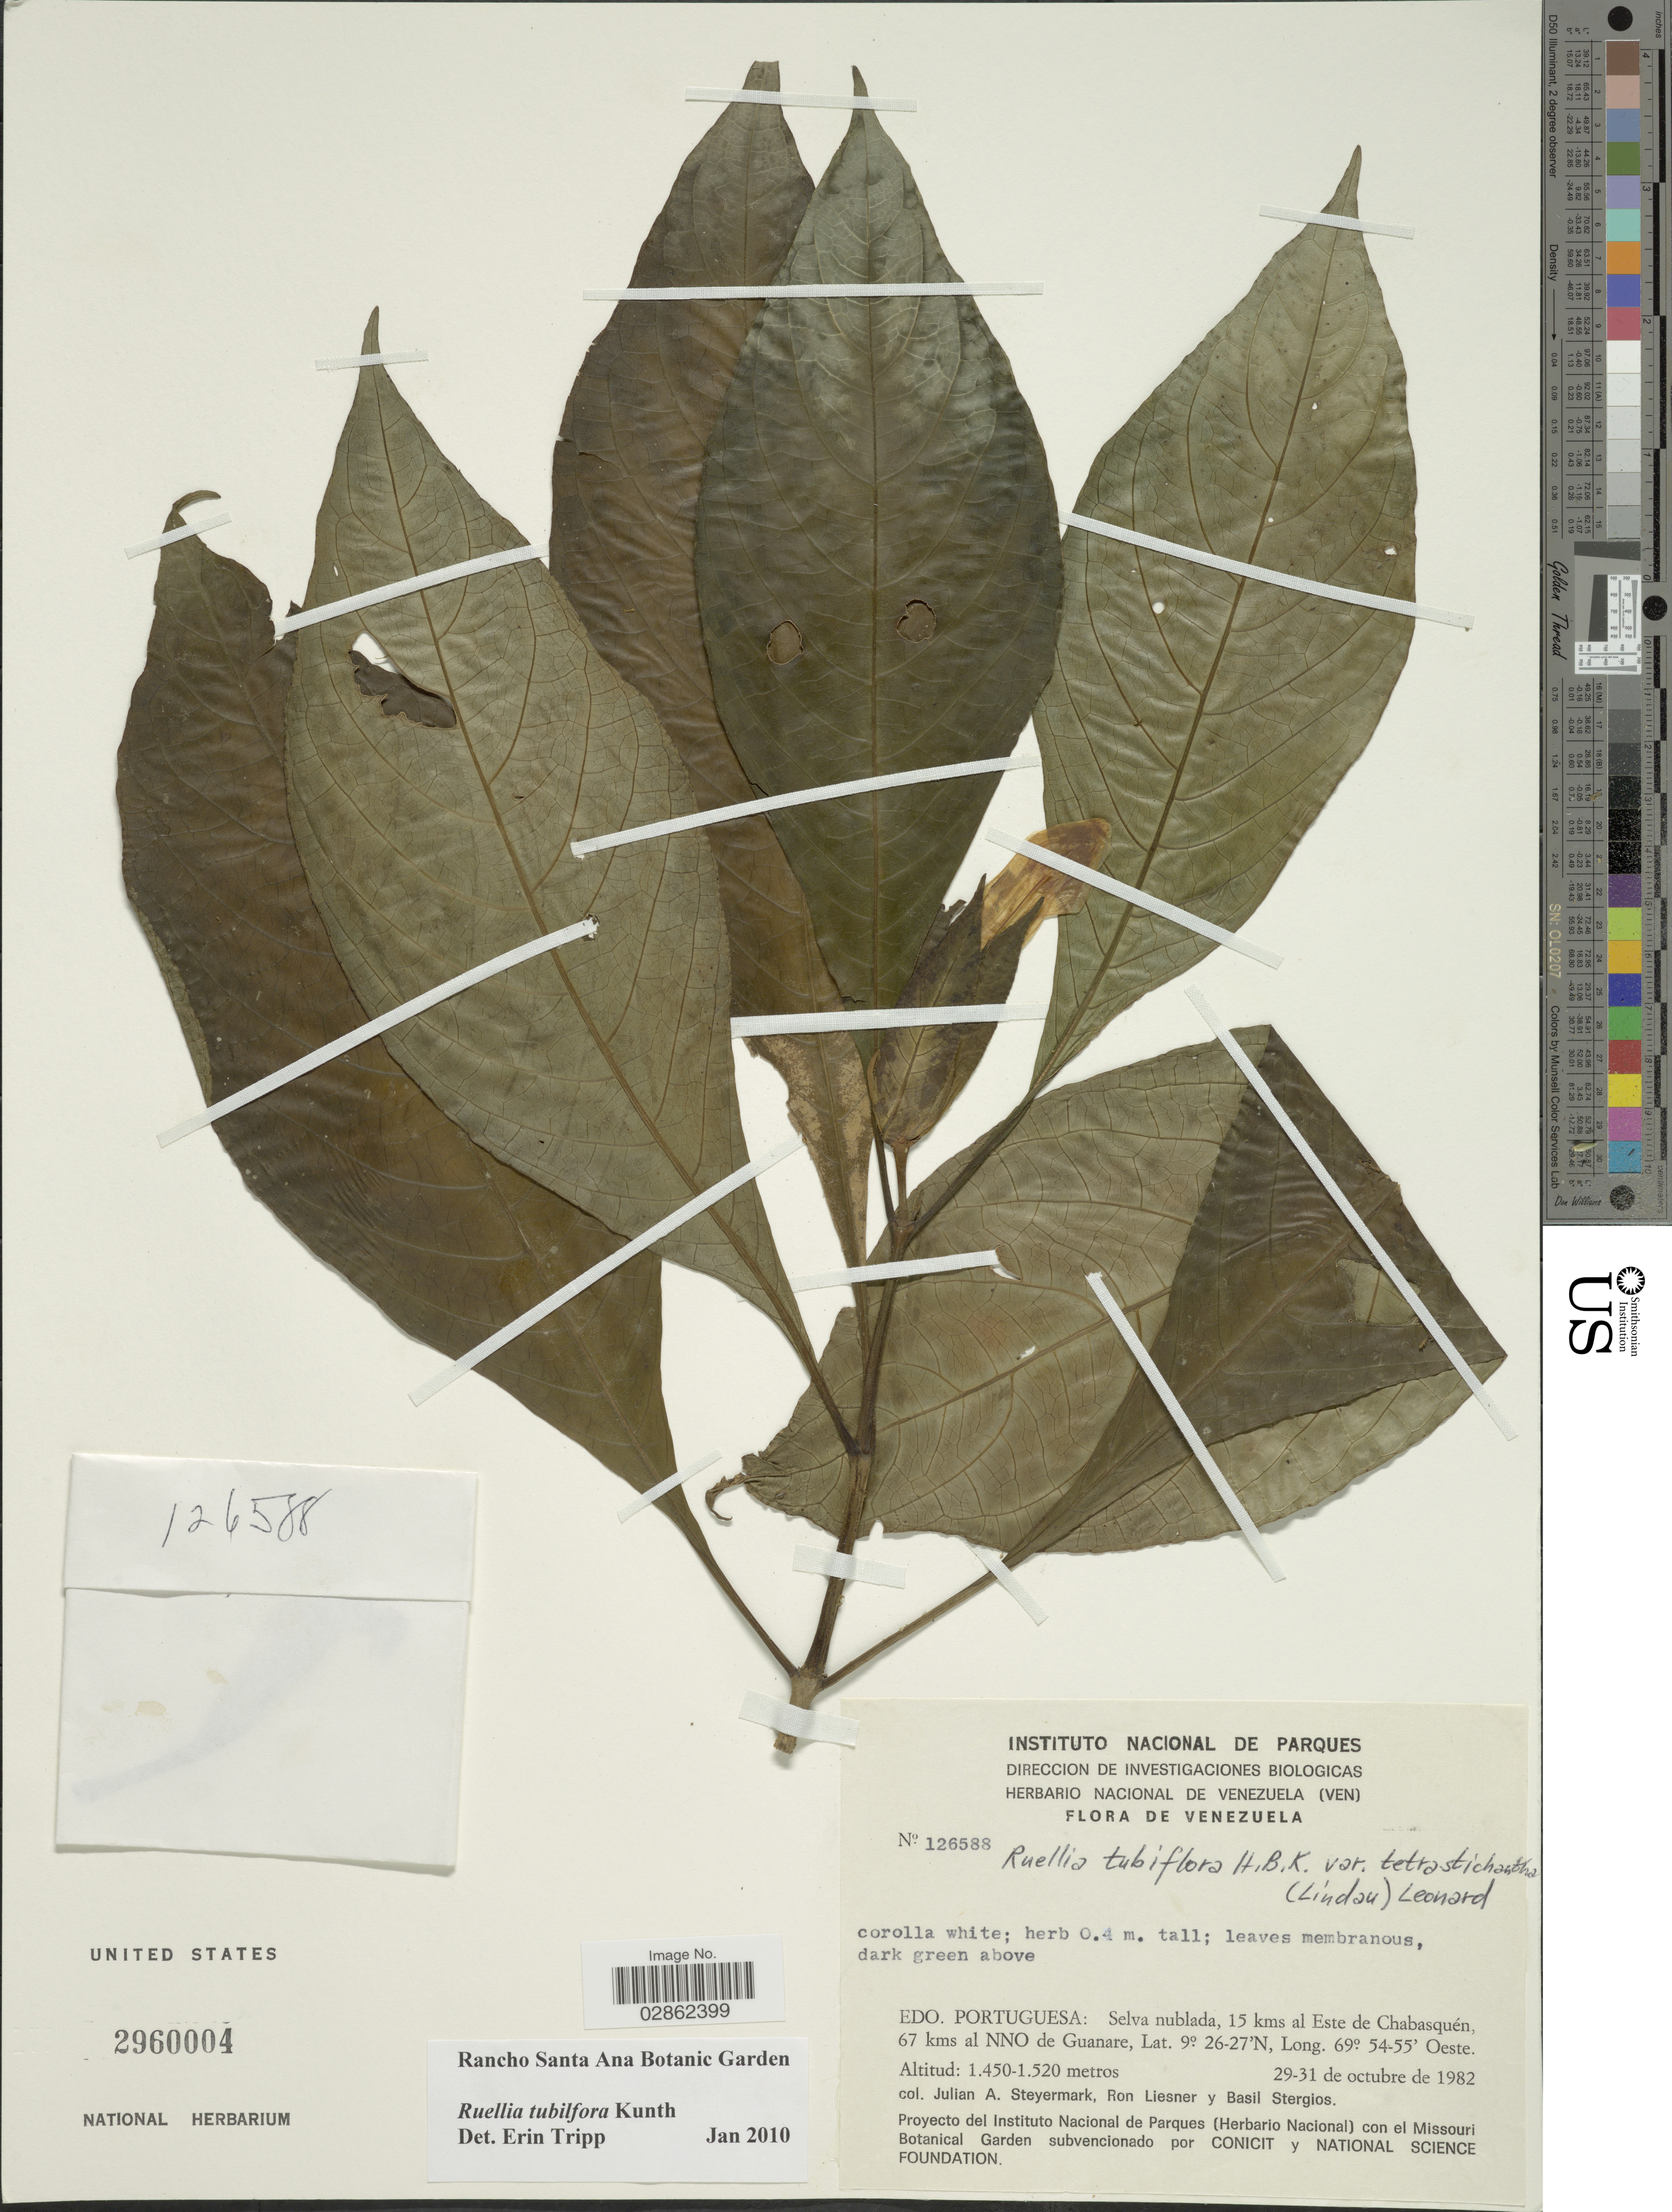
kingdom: Plantae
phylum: Tracheophyta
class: Magnoliopsida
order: Lamiales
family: Acanthaceae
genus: Ruellia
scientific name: Ruellia tubiflora var. tetrastichantha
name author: Kunth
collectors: J. Steyermark, R. L. Liesner & B. G. Stergios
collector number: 126588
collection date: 1982-10-29/1982-10-31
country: Venezuela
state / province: Portuguesa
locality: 15 kms al E de Chabasquén, 67 kms al NNO de Guanare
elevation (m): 1450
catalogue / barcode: US 2960004